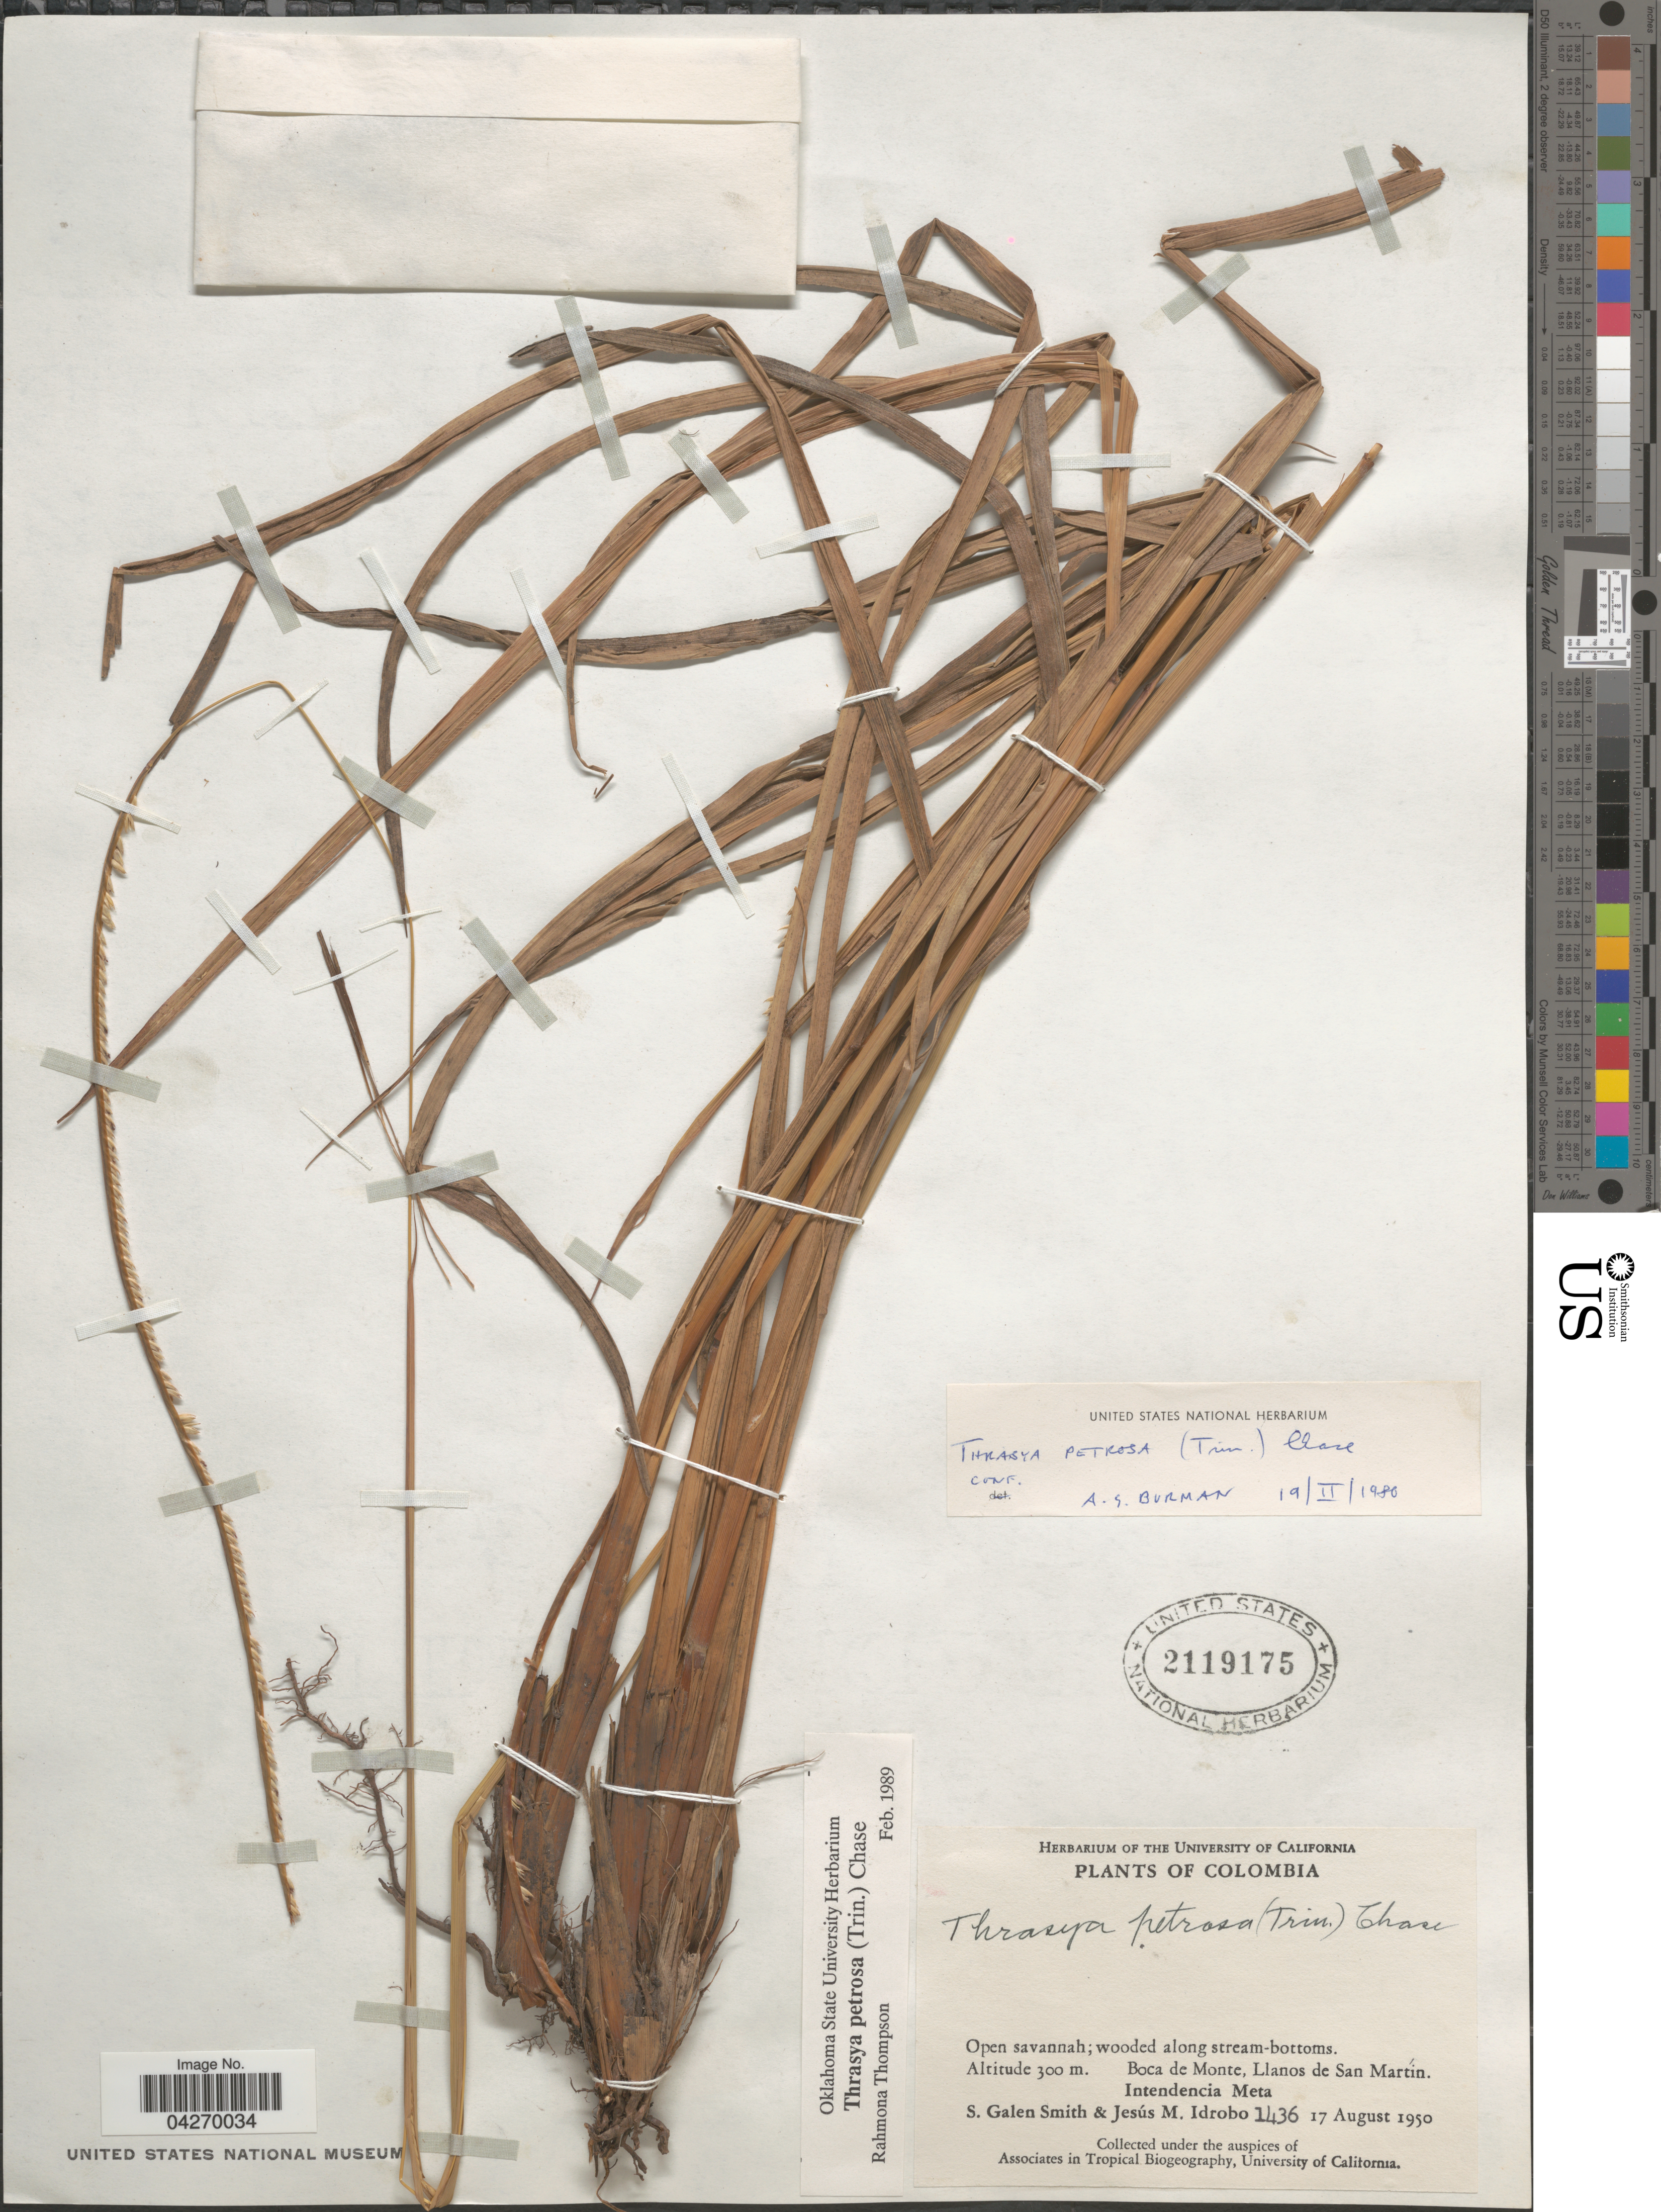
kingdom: Plantae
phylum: Tracheophyta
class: Liliopsida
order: Poales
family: Poaceae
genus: Paspalum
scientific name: Paspalum foliiforme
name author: S. Denham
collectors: S. G. Smith & J. M. Idrobo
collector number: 1436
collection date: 1950-08-17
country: Colombia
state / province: Meta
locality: Open savannah; wooded along stream-bottoms. Boca de Monte, Llanos de San Martín. Intendencia Meta.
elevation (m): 300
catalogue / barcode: US 2119175